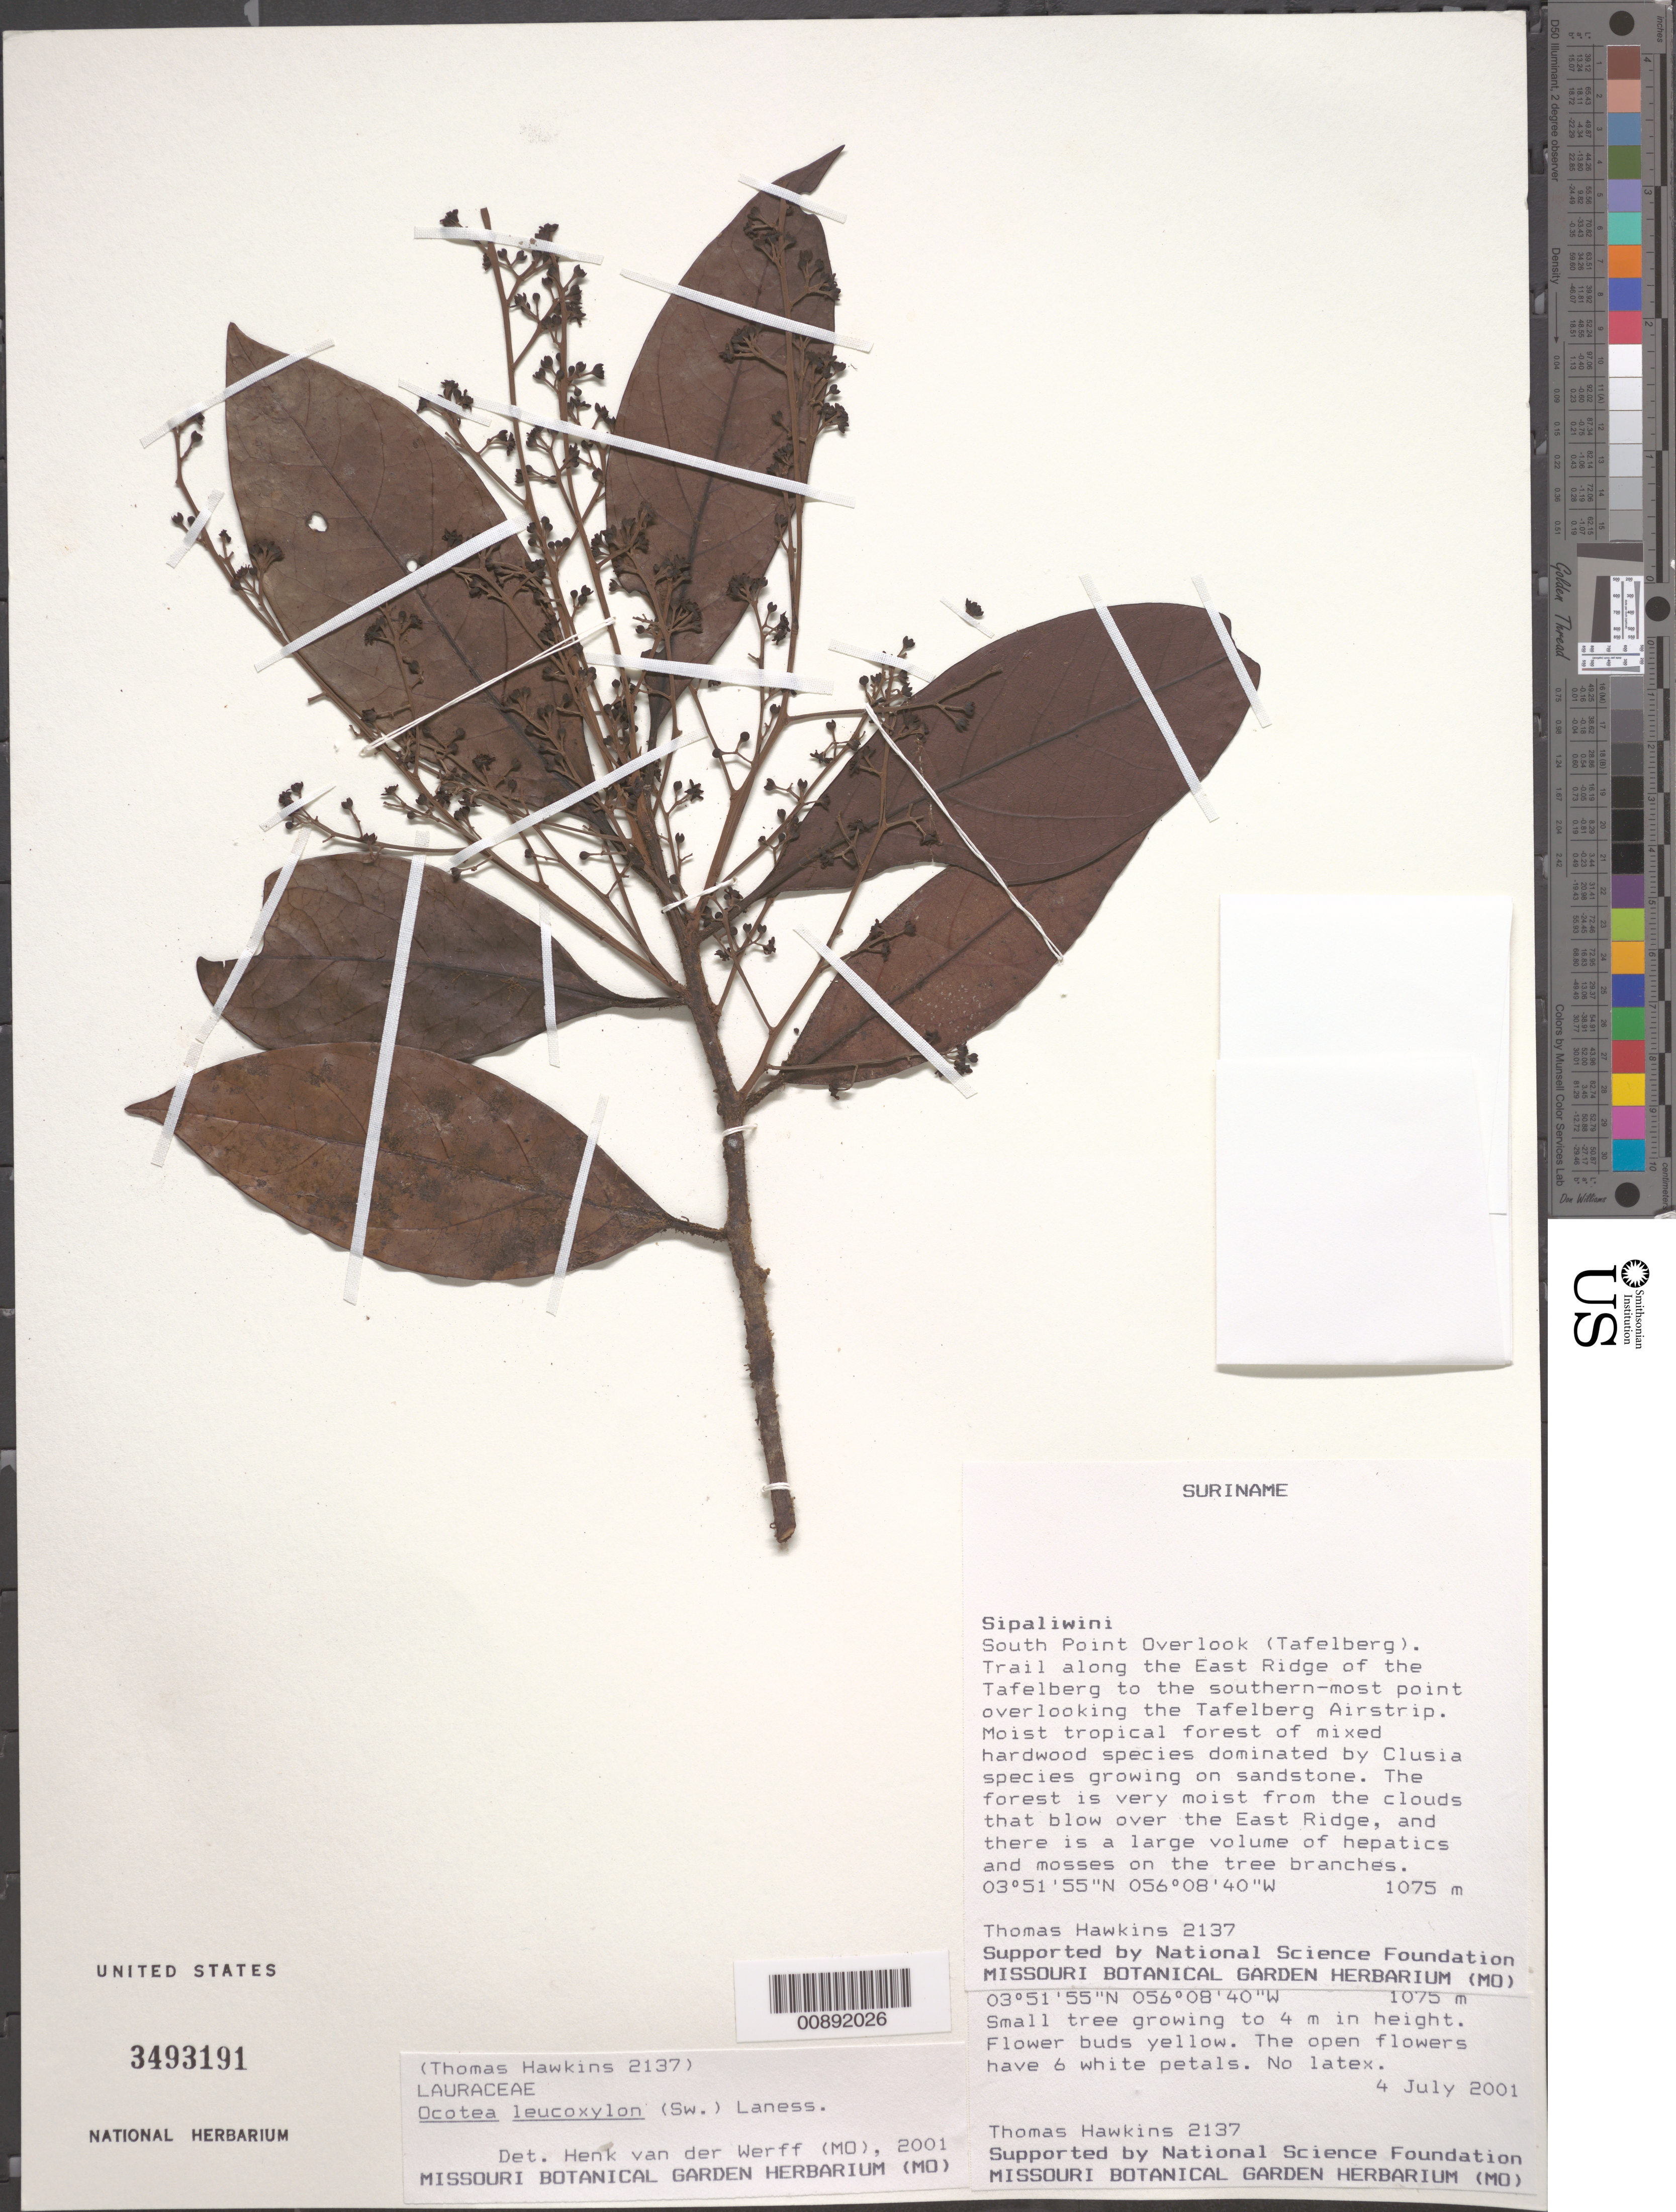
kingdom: Plantae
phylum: Tracheophyta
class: Magnoliopsida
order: Laurales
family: Lauraceae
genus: Ocotea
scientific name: Ocotea leucoxylon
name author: (Sw.) Laness.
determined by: van der Werff, H., (MO), Missouri Botanical Garden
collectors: T. Hawkins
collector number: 2137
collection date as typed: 4-Jul-01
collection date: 2001-07-04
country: Suriname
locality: Tafelberg (Table Mountain), South Point Overlook, trail along the East Ridge of the Tafelberg to the southern-most point overlooking the Tafelberg Airstrip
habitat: Moist tropical forest of mixed hardwood spp dominated by Clusia spp growing on sandstone; forest very moist from clouds that blow over the East...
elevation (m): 1075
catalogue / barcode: US 3493191